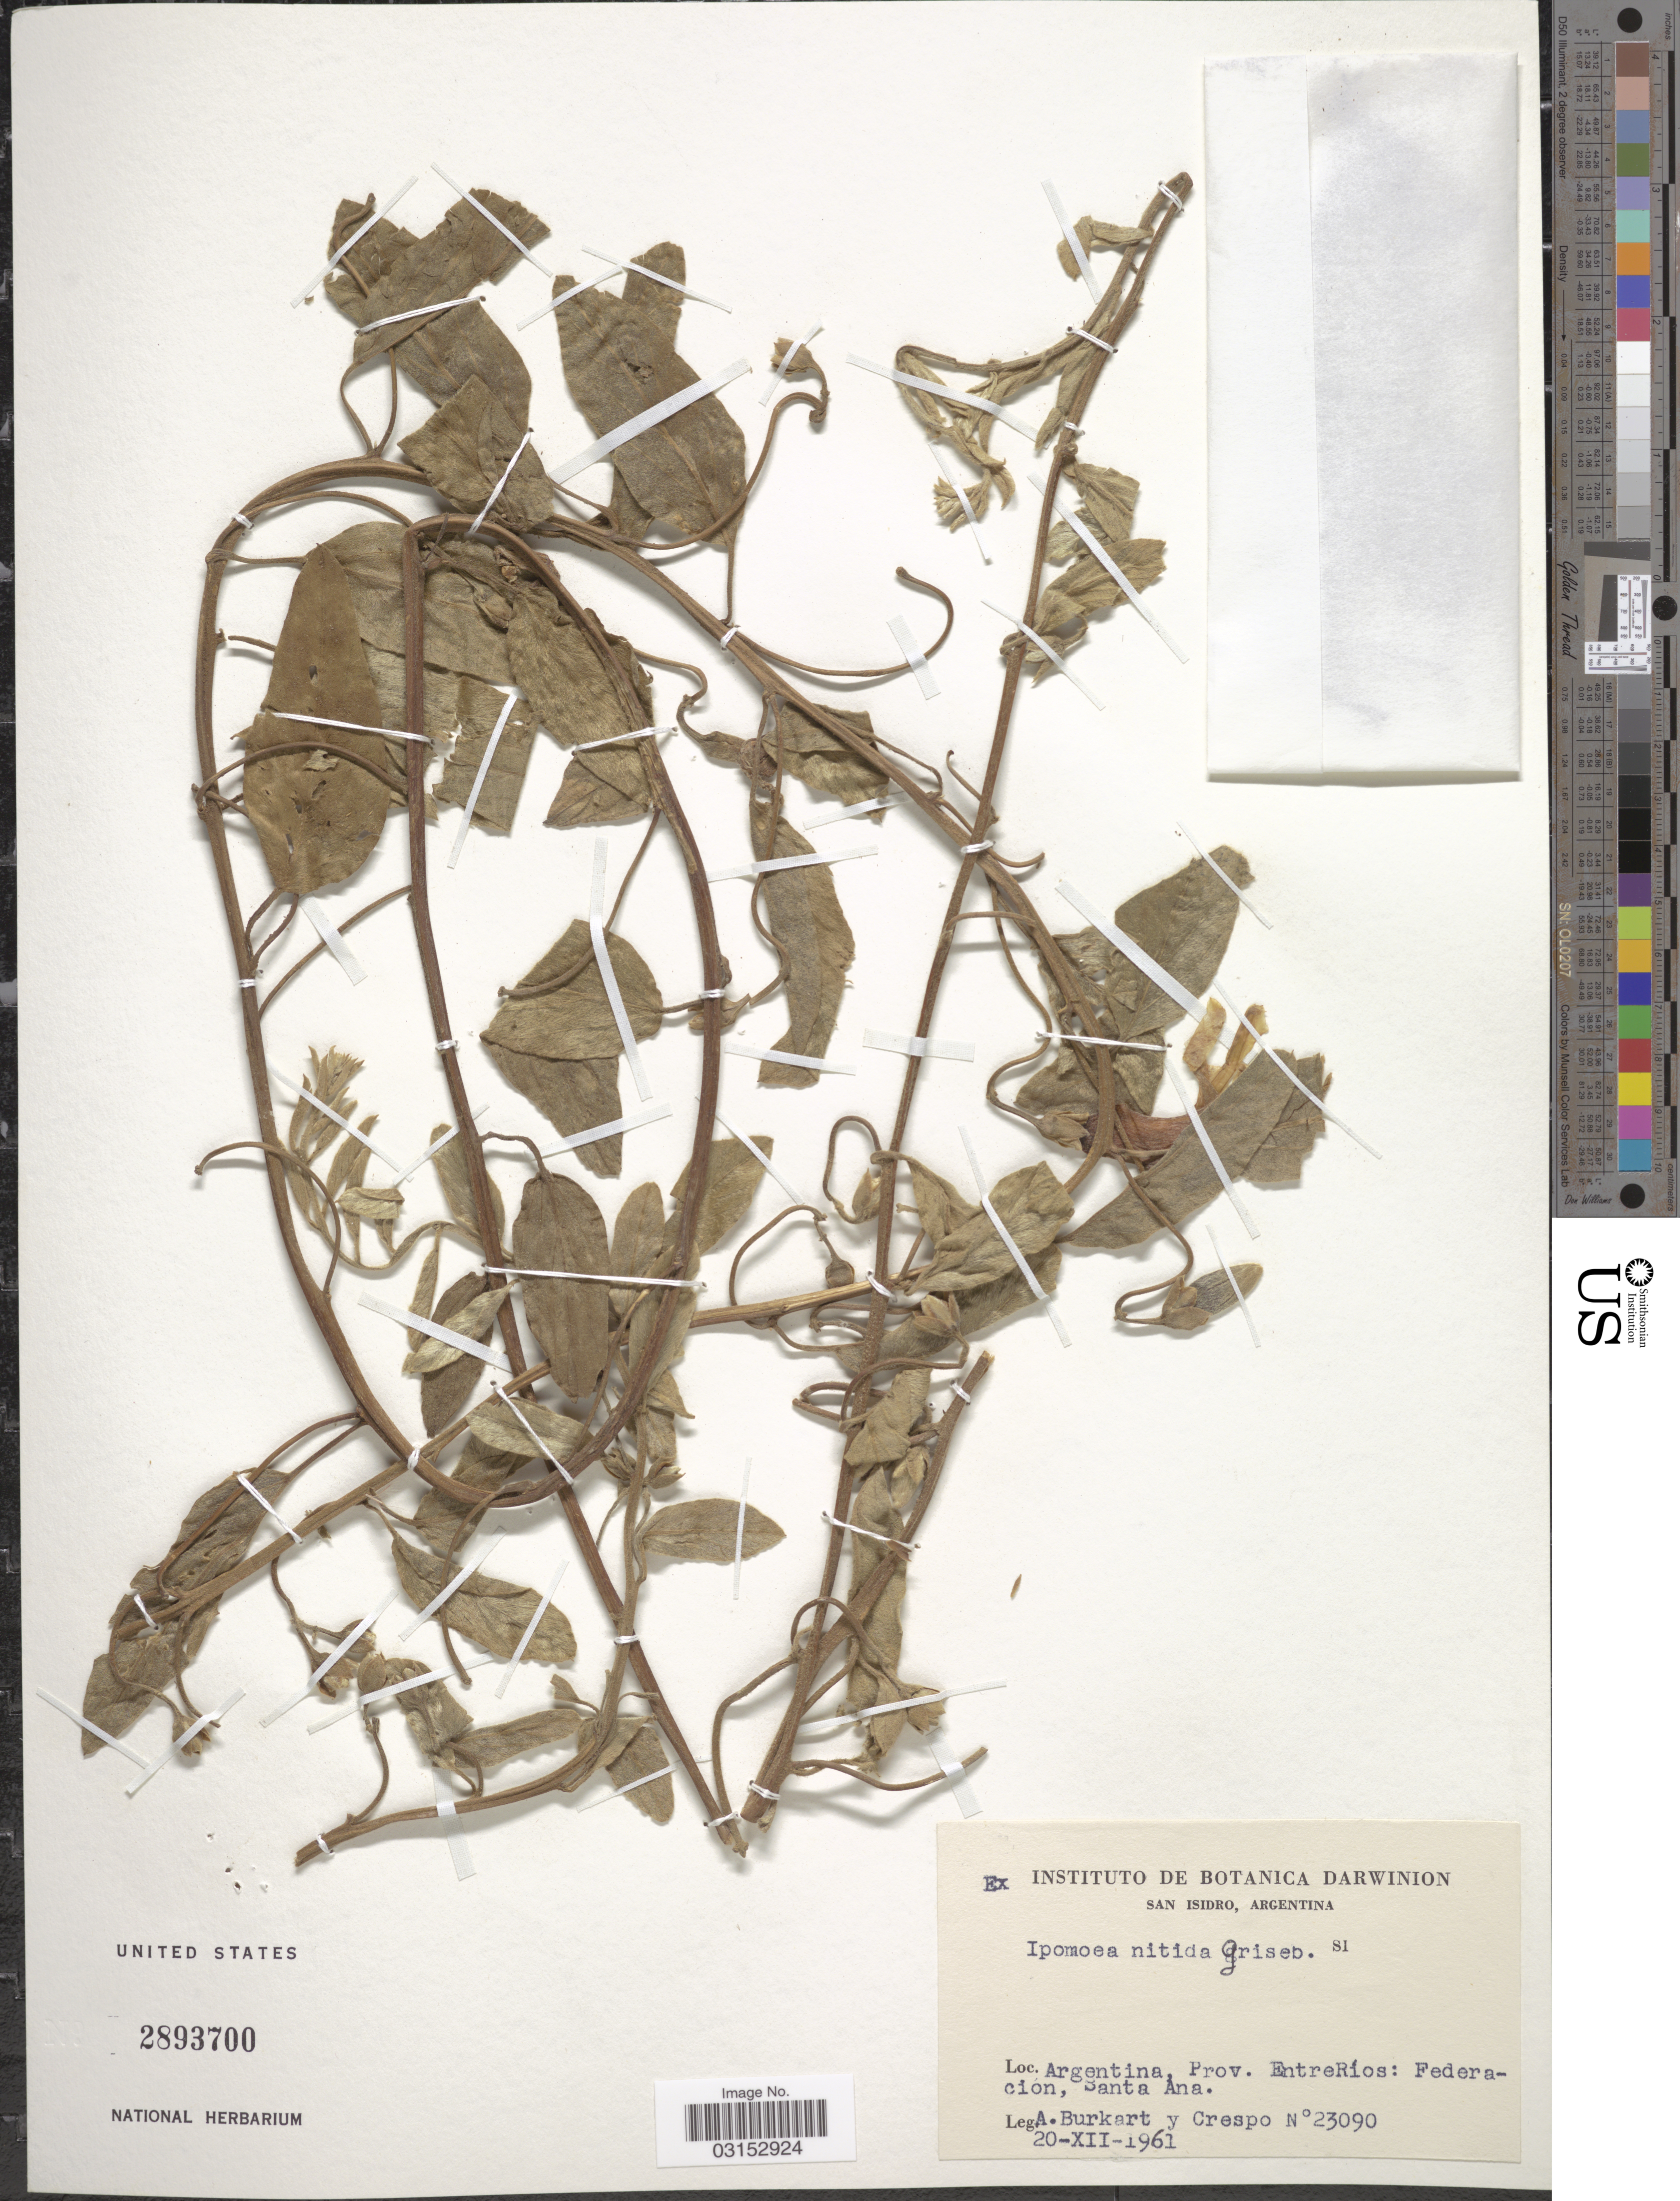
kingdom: Plantae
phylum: Tracheophyta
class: Magnoliopsida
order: Solanales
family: Convolvulaceae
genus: Ipomoea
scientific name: Ipomoea nitida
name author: Griseb.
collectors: A. E. Burkart & Crespo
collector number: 23090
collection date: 1961-12-20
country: Argentina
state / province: Entre Rios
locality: Federacion, Santa Ana.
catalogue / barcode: US 2893700